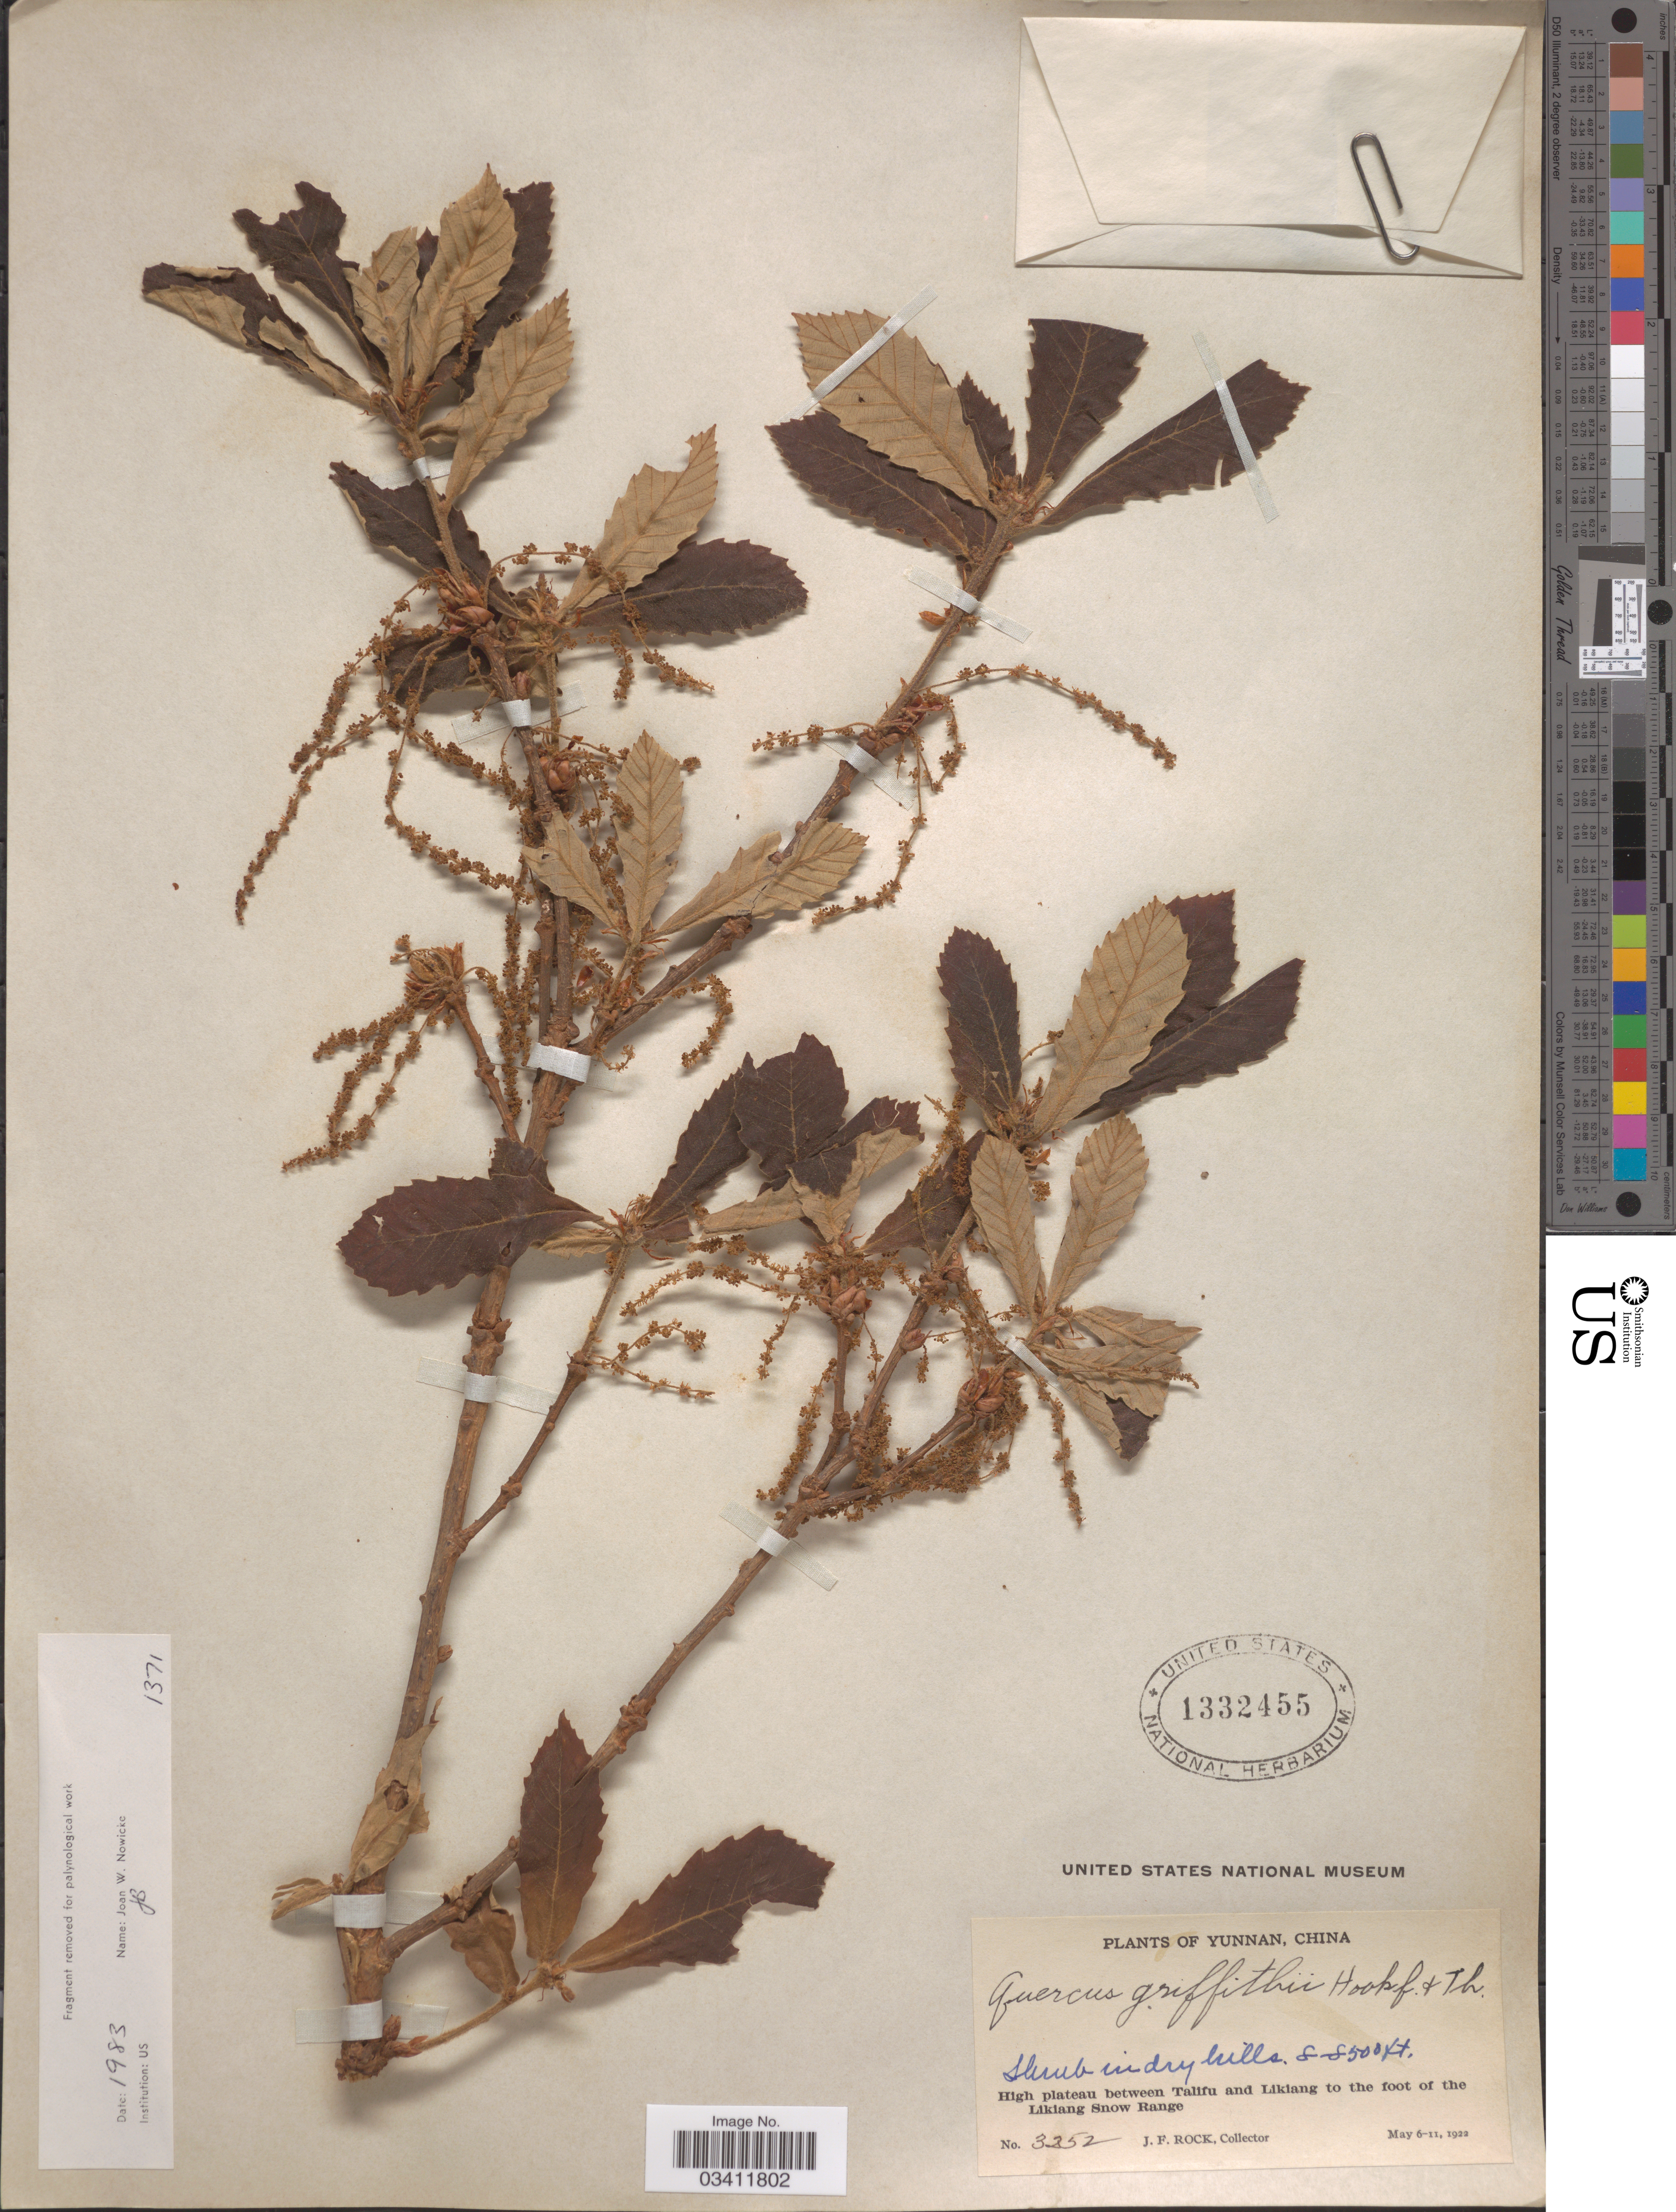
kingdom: Plantae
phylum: Tracheophyta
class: Magnoliopsida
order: Fagales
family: Fagaceae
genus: Quercus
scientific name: Quercus griffithii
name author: Hook. f. & Thomson ex Miq.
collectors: J. Rock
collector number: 3252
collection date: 1922-05-06/1922-05-11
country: China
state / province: Yunnan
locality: High plateau between Talifu and Likiang to the foot of the Likiang Snow Range.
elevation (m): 2438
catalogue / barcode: US 1332455